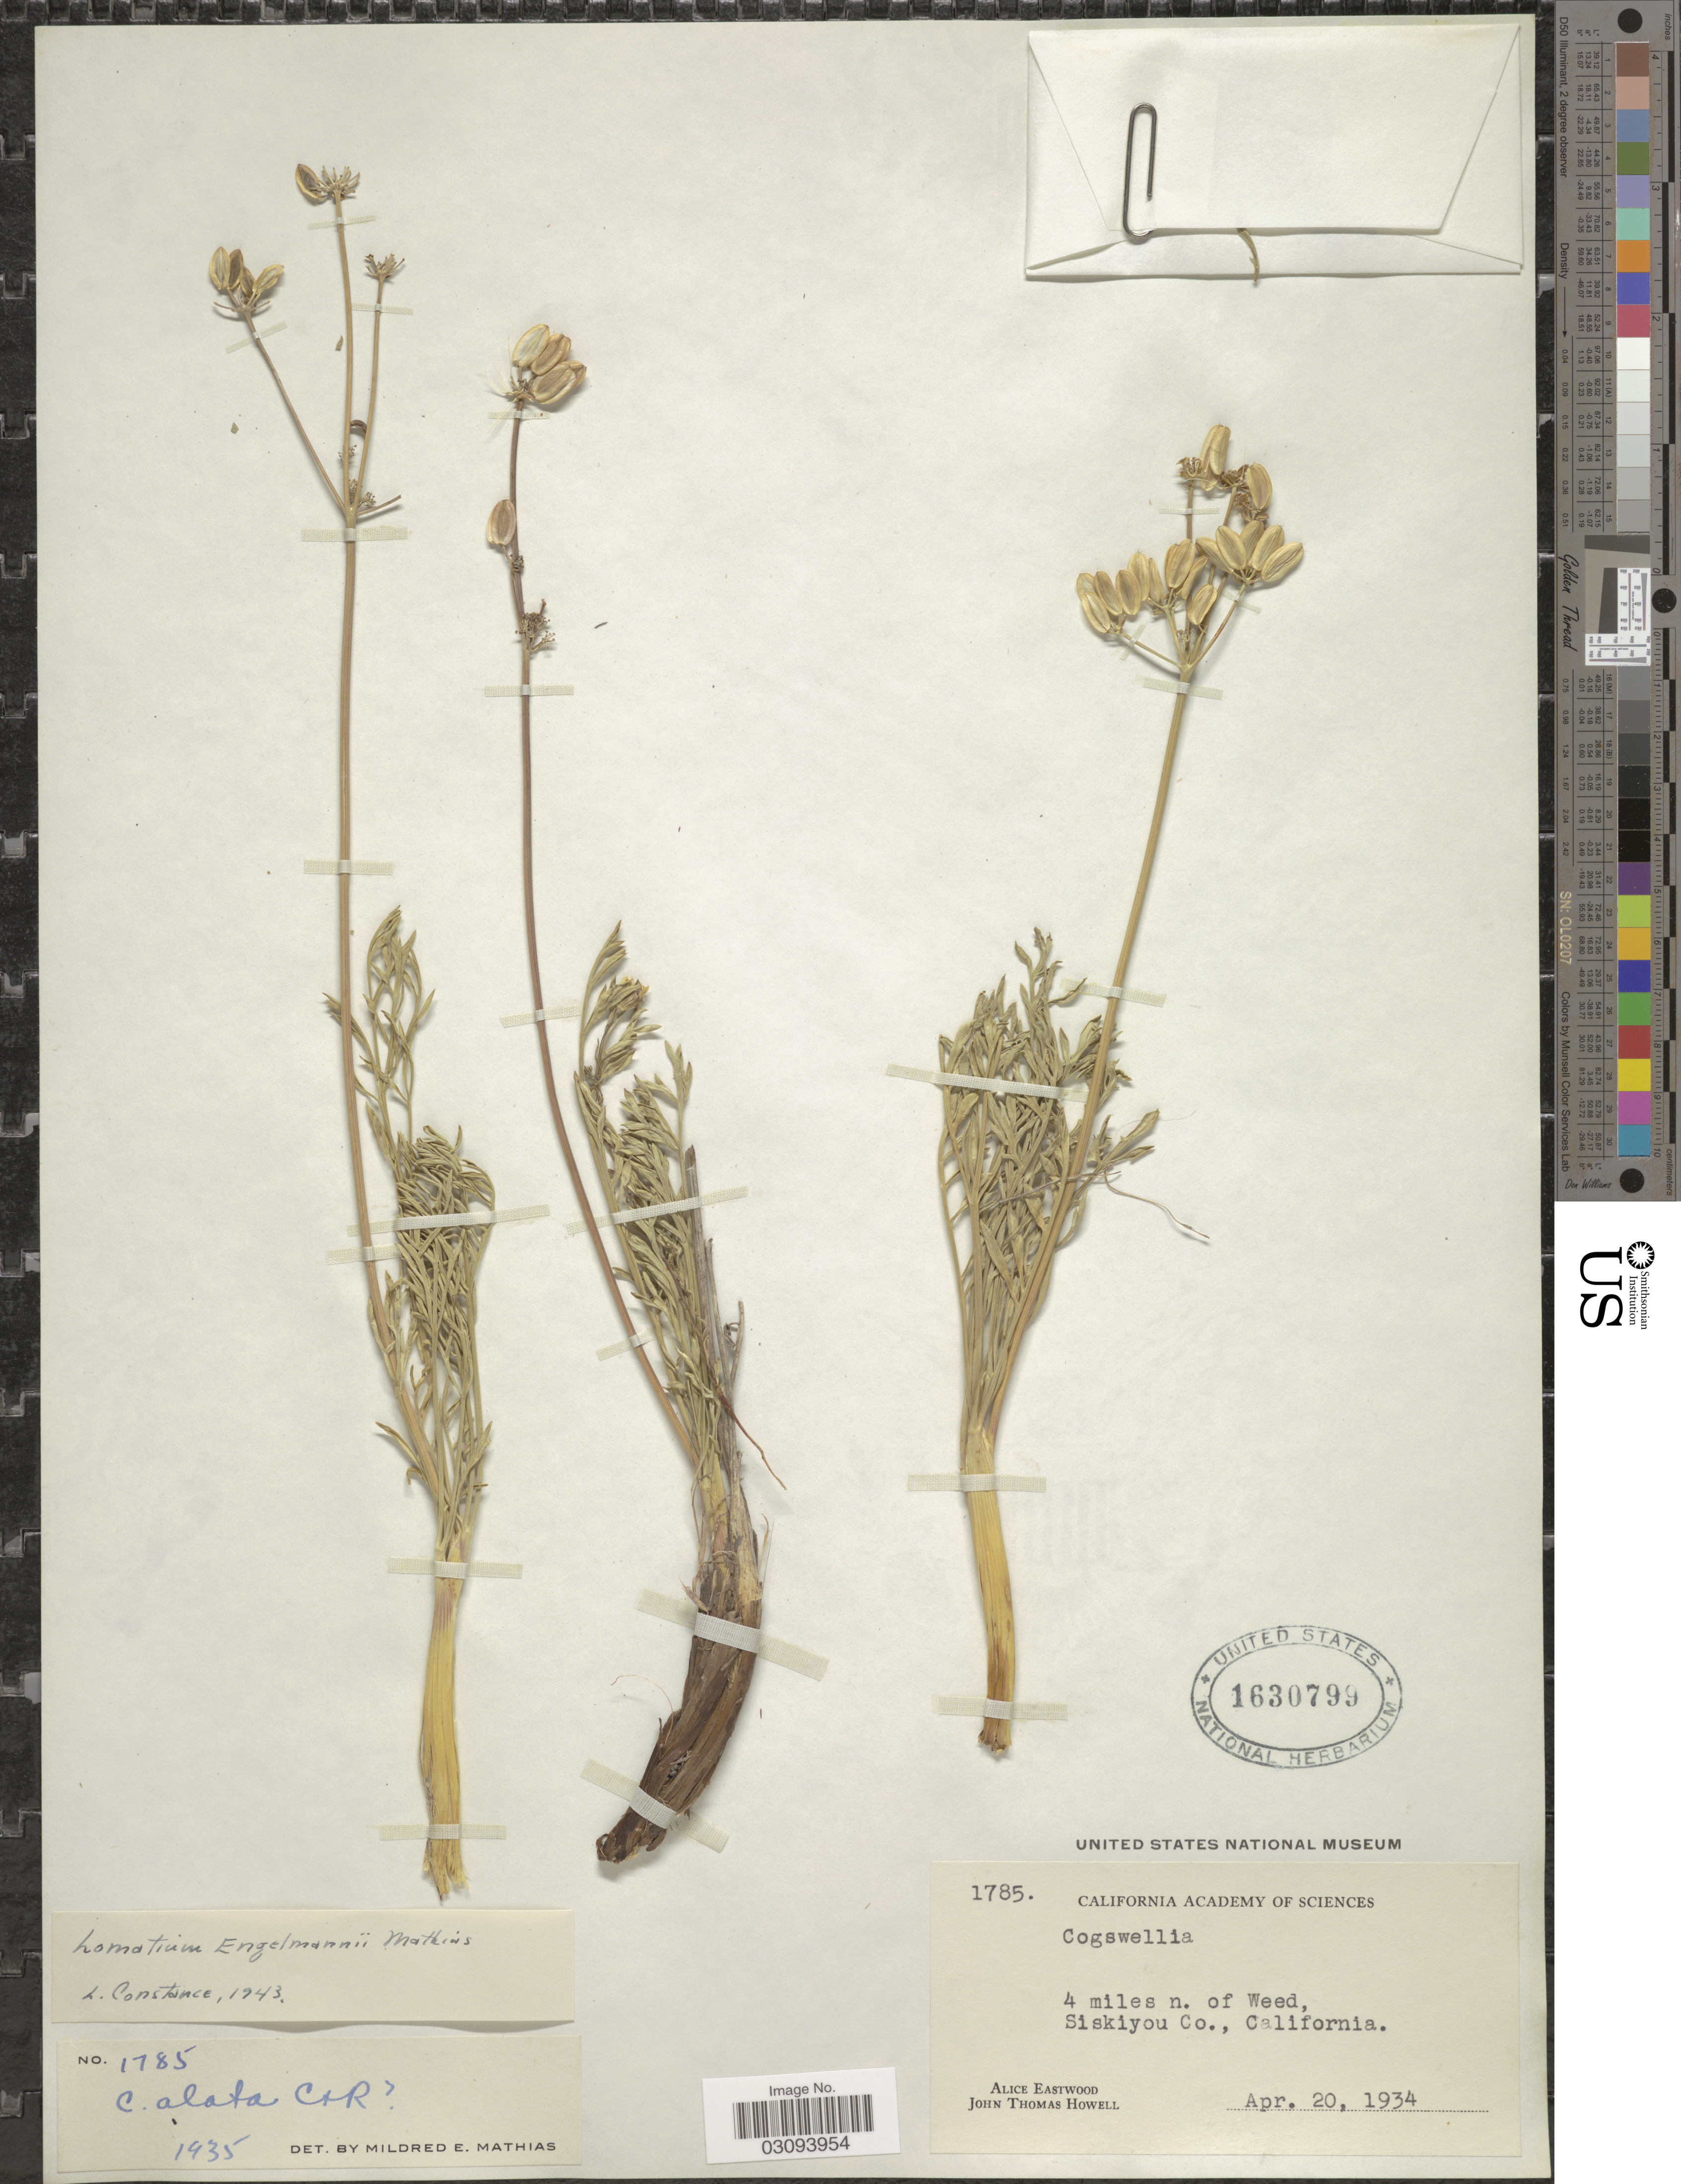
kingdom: Plantae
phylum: Tracheophyta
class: Magnoliopsida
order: Apiales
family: Apiaceae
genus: Lomatium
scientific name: Lomatium engelmannii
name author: Mathias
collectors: A. Eastwood & J. T. Howell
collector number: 1785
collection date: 1934-04-20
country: United States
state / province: California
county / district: Siskiyou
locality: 4 miles n. of Weed, Siskiyou Co.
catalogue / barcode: US 1630799